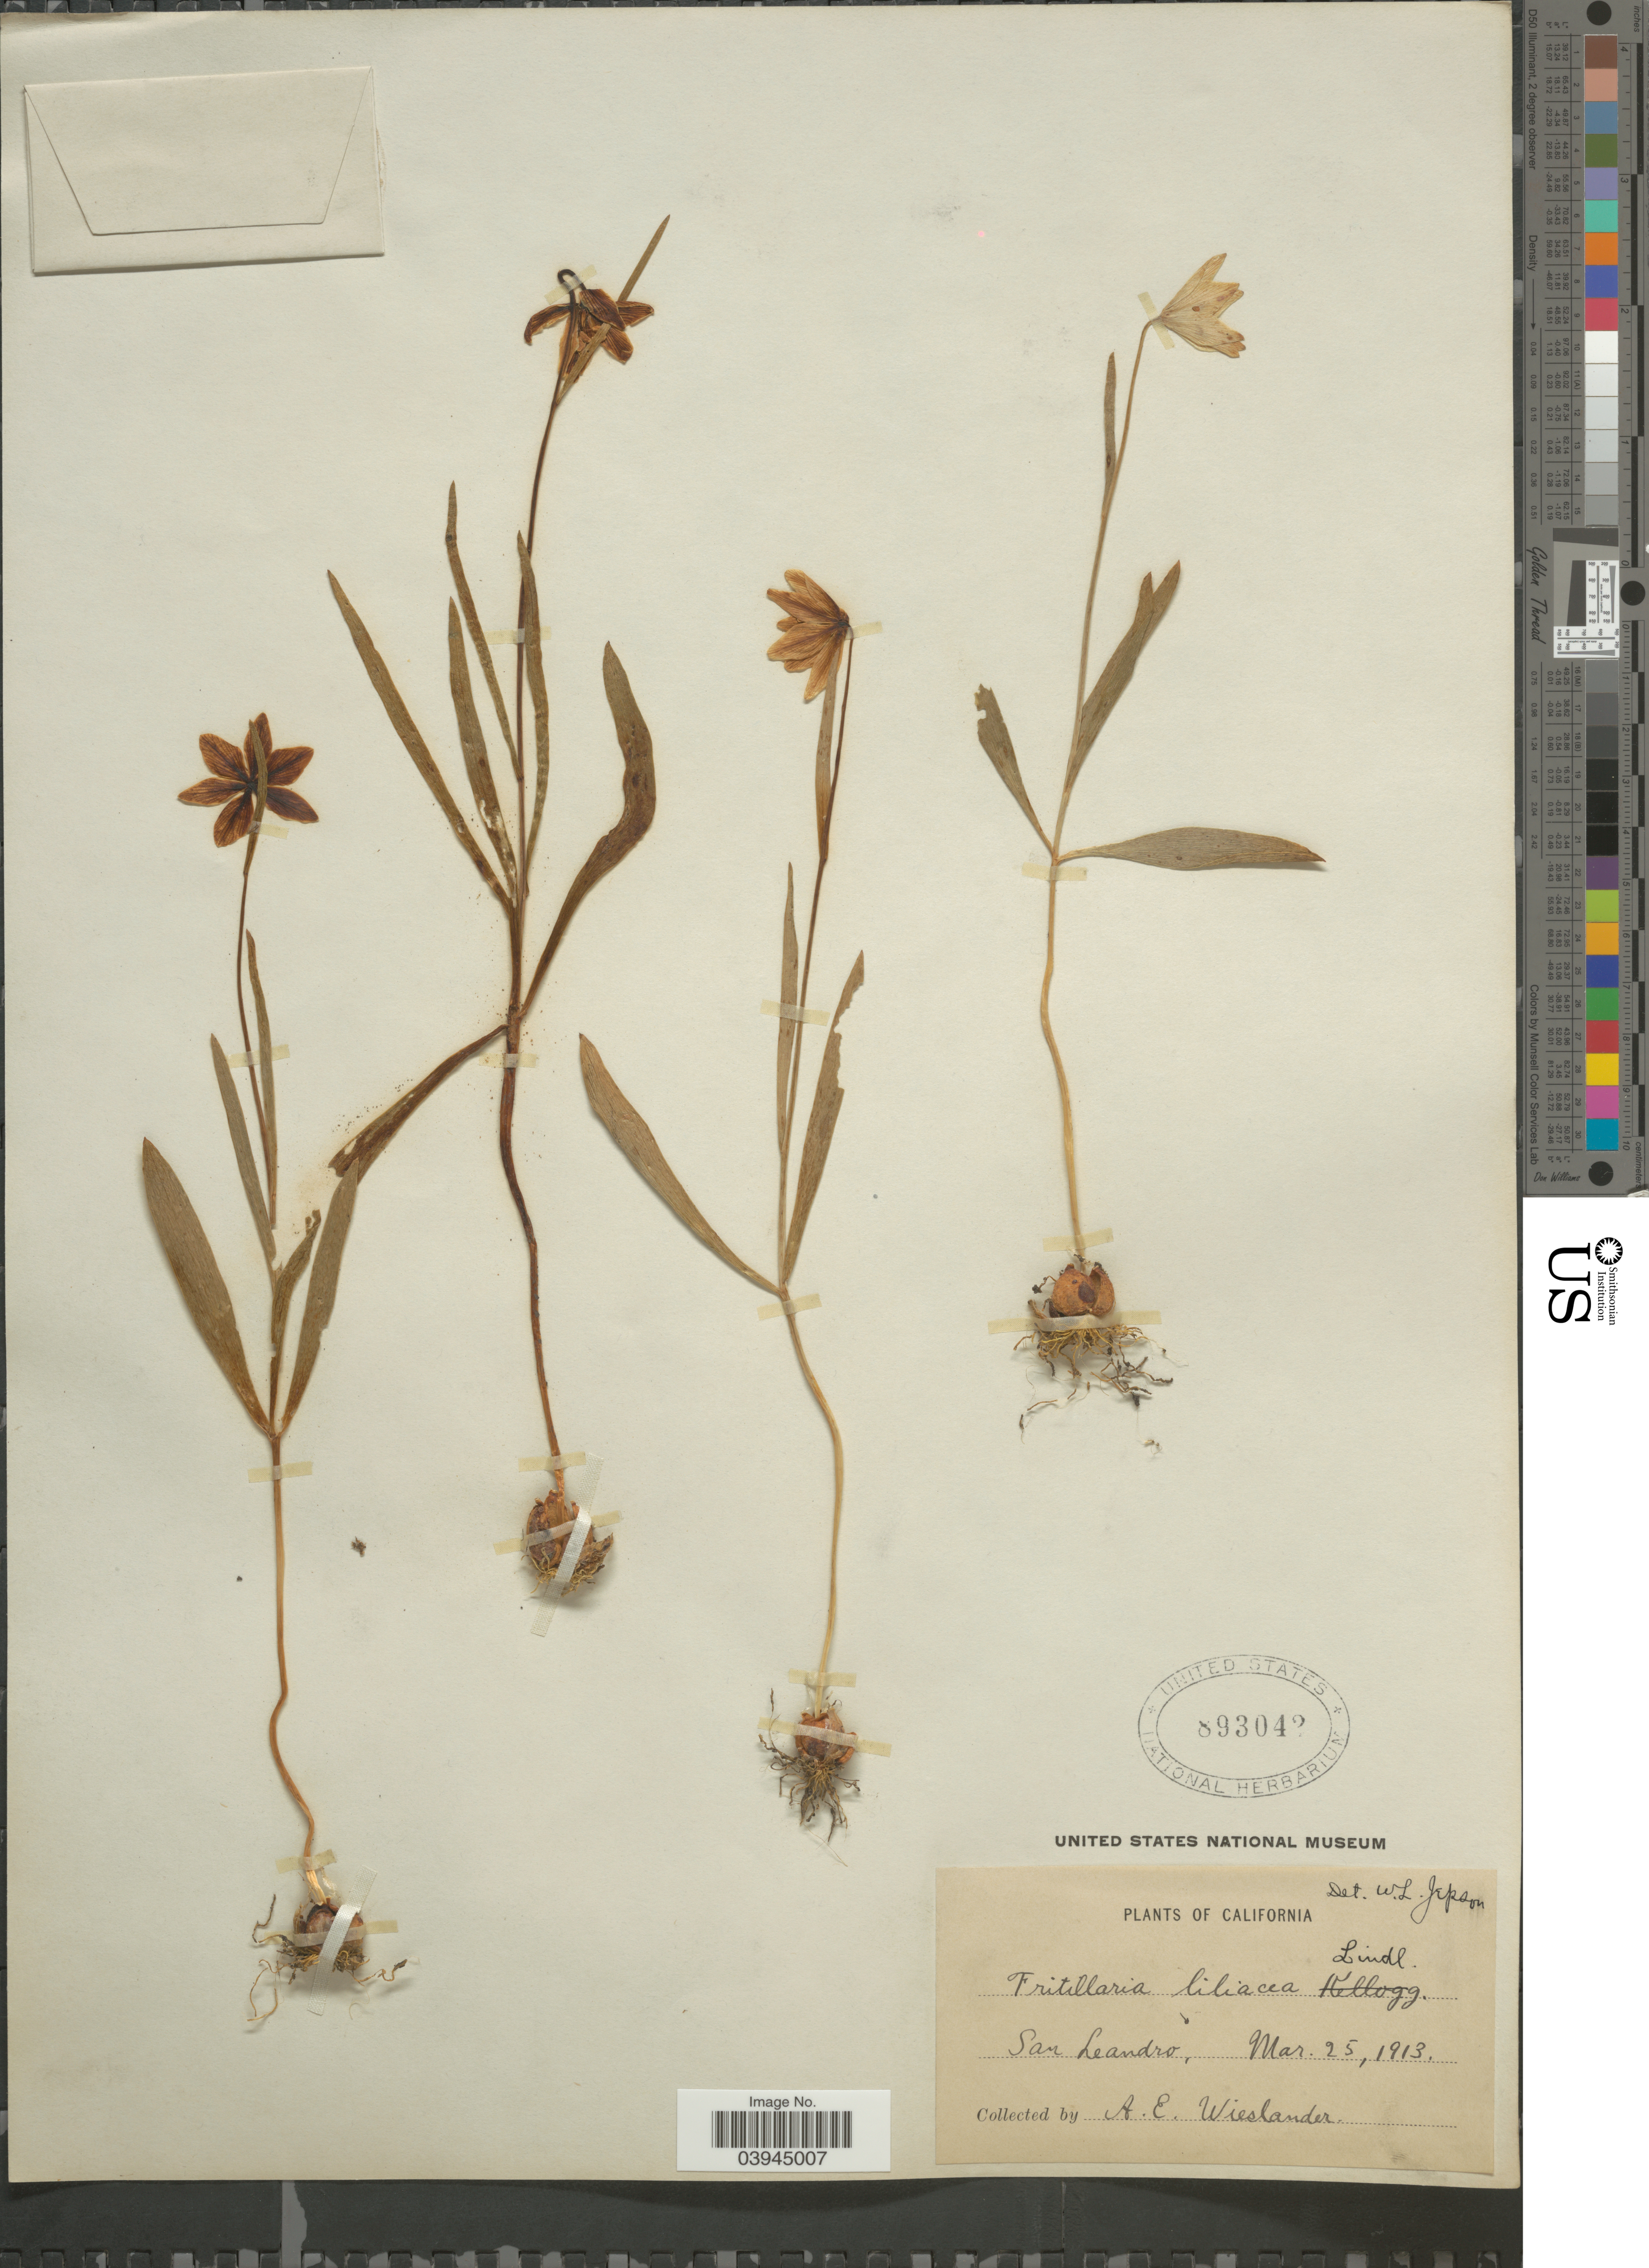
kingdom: Plantae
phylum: Tracheophyta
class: Liliopsida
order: Liliales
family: Liliaceae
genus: Fritillaria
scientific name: Fritillaria liliacea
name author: Lindl.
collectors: A. E. Wieslander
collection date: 1913-03-25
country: United States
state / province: California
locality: San Leandro.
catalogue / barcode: US 893042